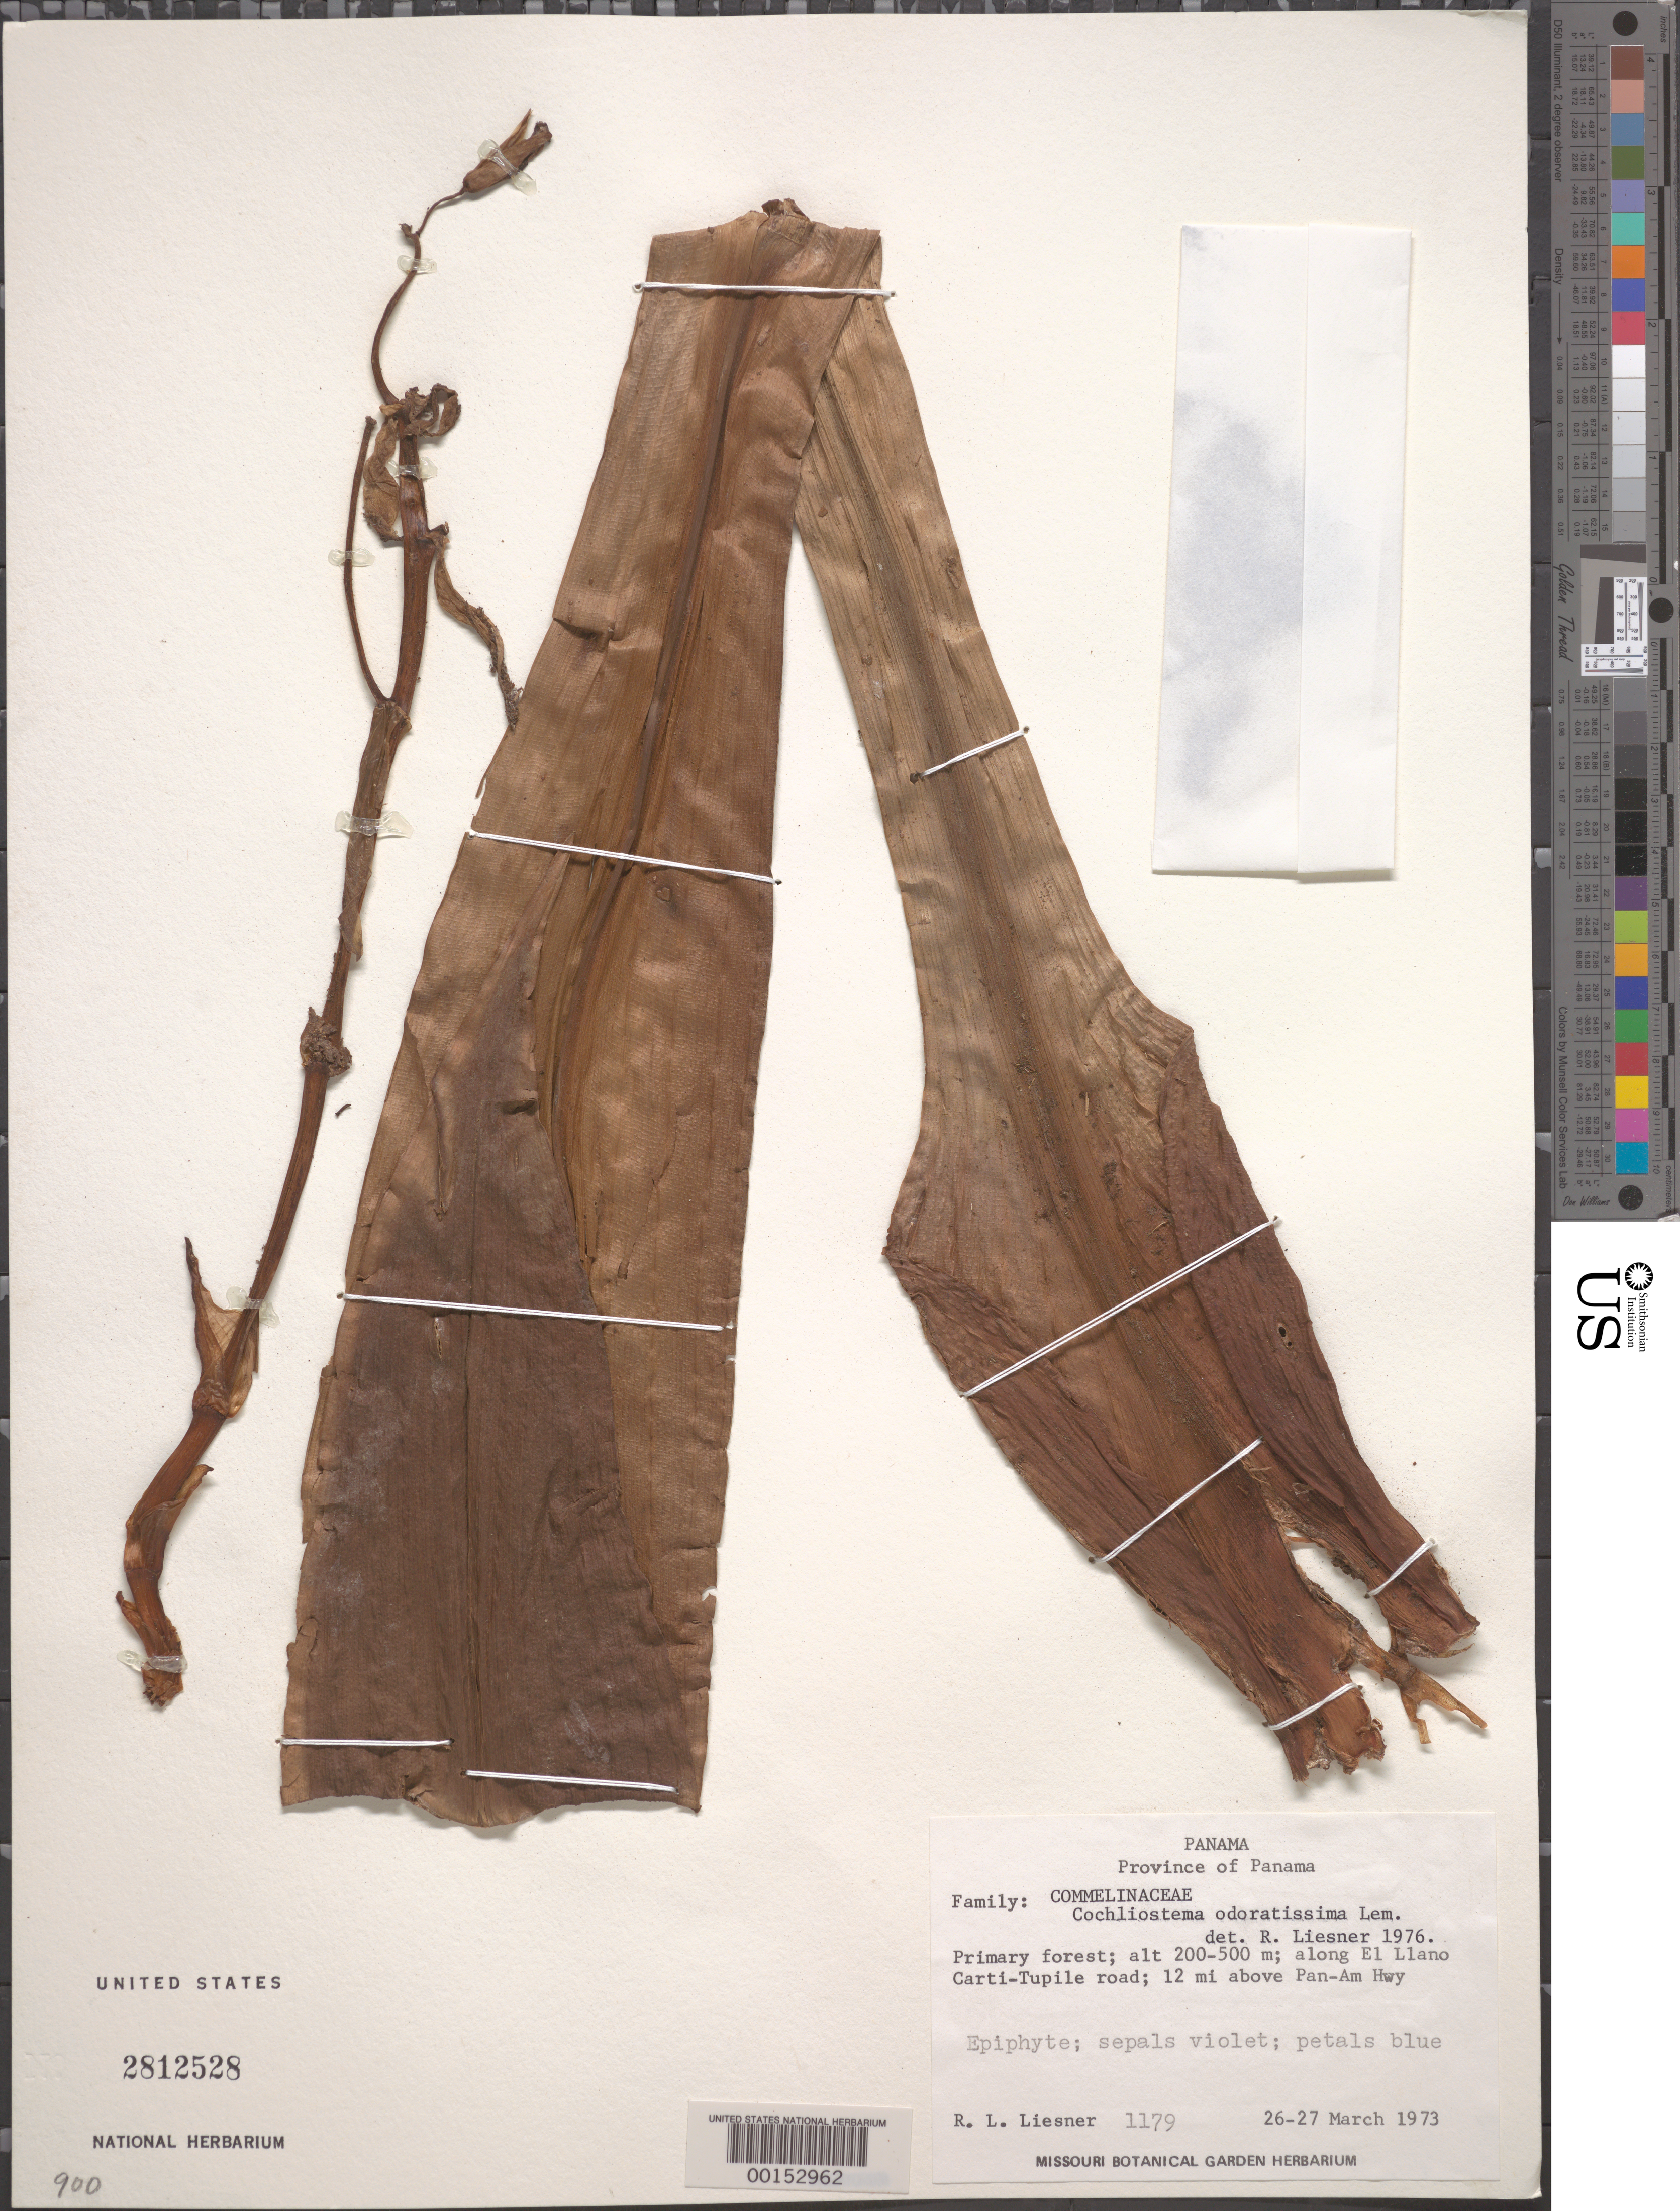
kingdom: Plantae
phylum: Tracheophyta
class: Liliopsida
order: Commelinales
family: Commelinaceae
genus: Cochliostema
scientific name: Cochliostema odoratissimum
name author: Lem.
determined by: Liesner, R. L.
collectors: R. L. Liesner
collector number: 1179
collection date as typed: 26 Mar 1973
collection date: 1973-03-26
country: Panama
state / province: Panamá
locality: El Llano Carti-Tupile road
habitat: Primary forest; roadside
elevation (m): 200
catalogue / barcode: US 2812528